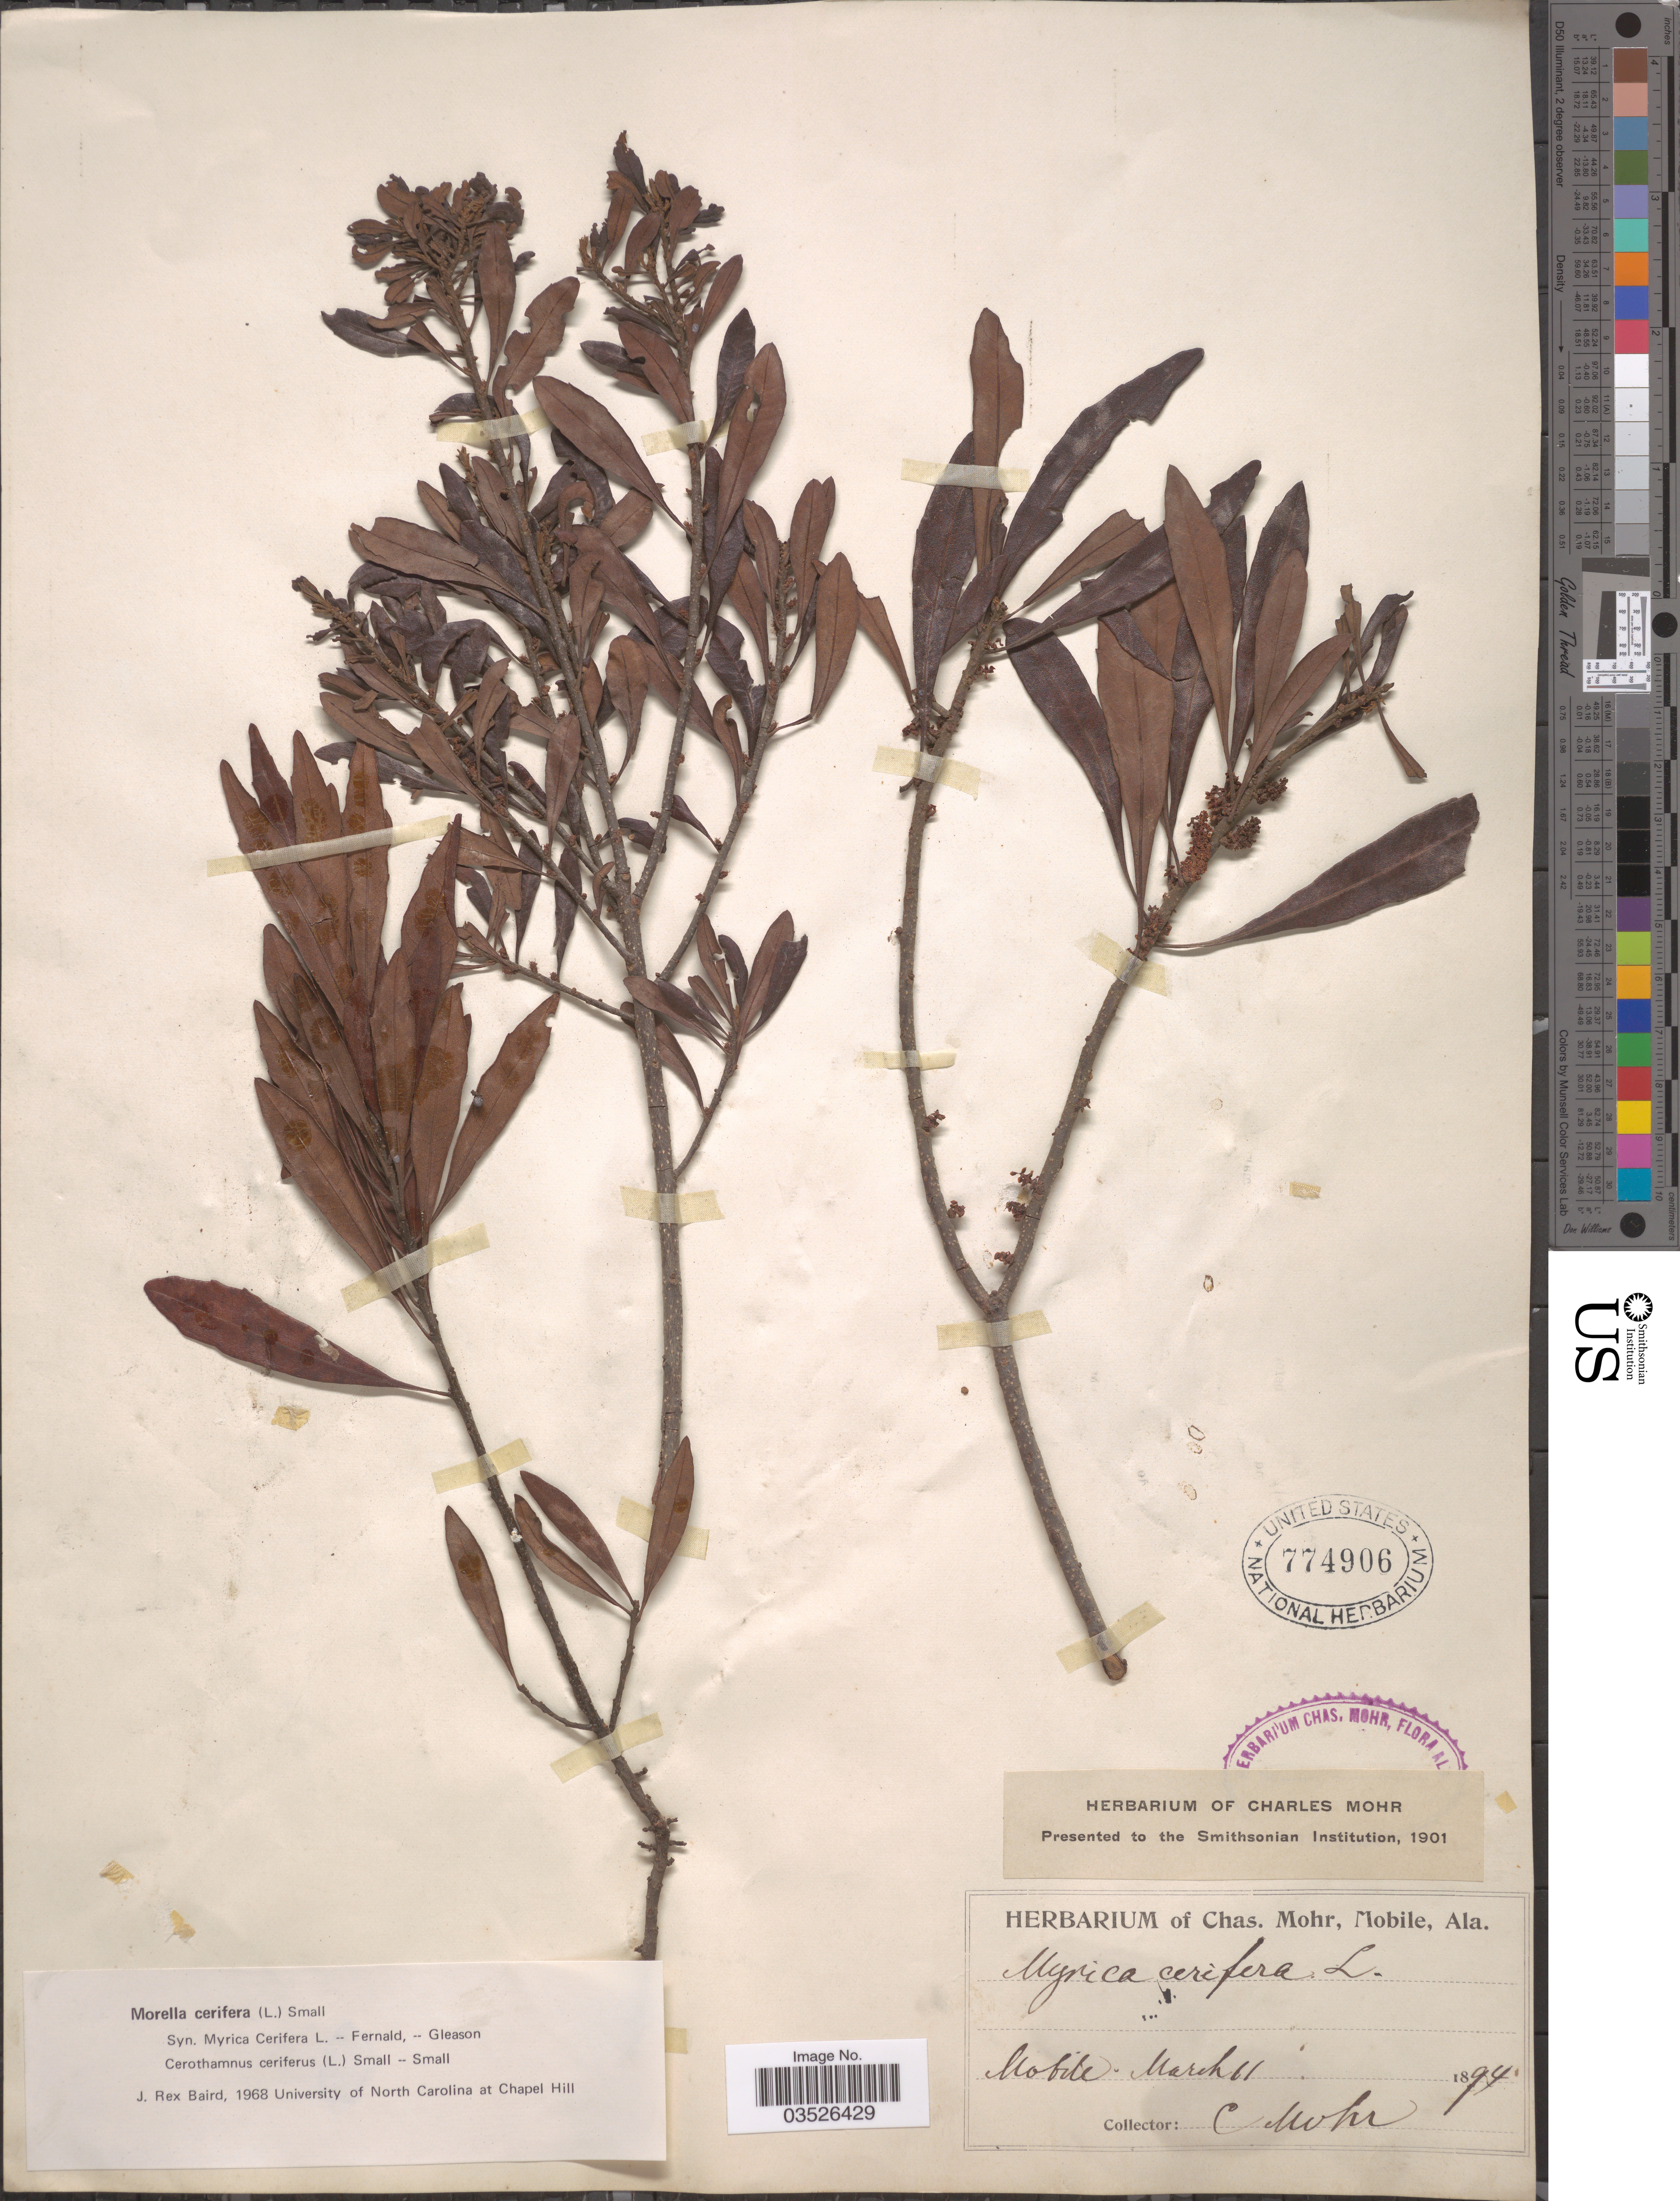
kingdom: Plantae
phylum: Tracheophyta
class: Magnoliopsida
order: Fagales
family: Myricaceae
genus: Morella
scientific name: Morella cerifera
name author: (L.) Small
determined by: Baird, James Rex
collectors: Mohr, C. T. (herbarium)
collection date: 1894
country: United States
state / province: Alabama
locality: Mobile.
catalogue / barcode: US 774906